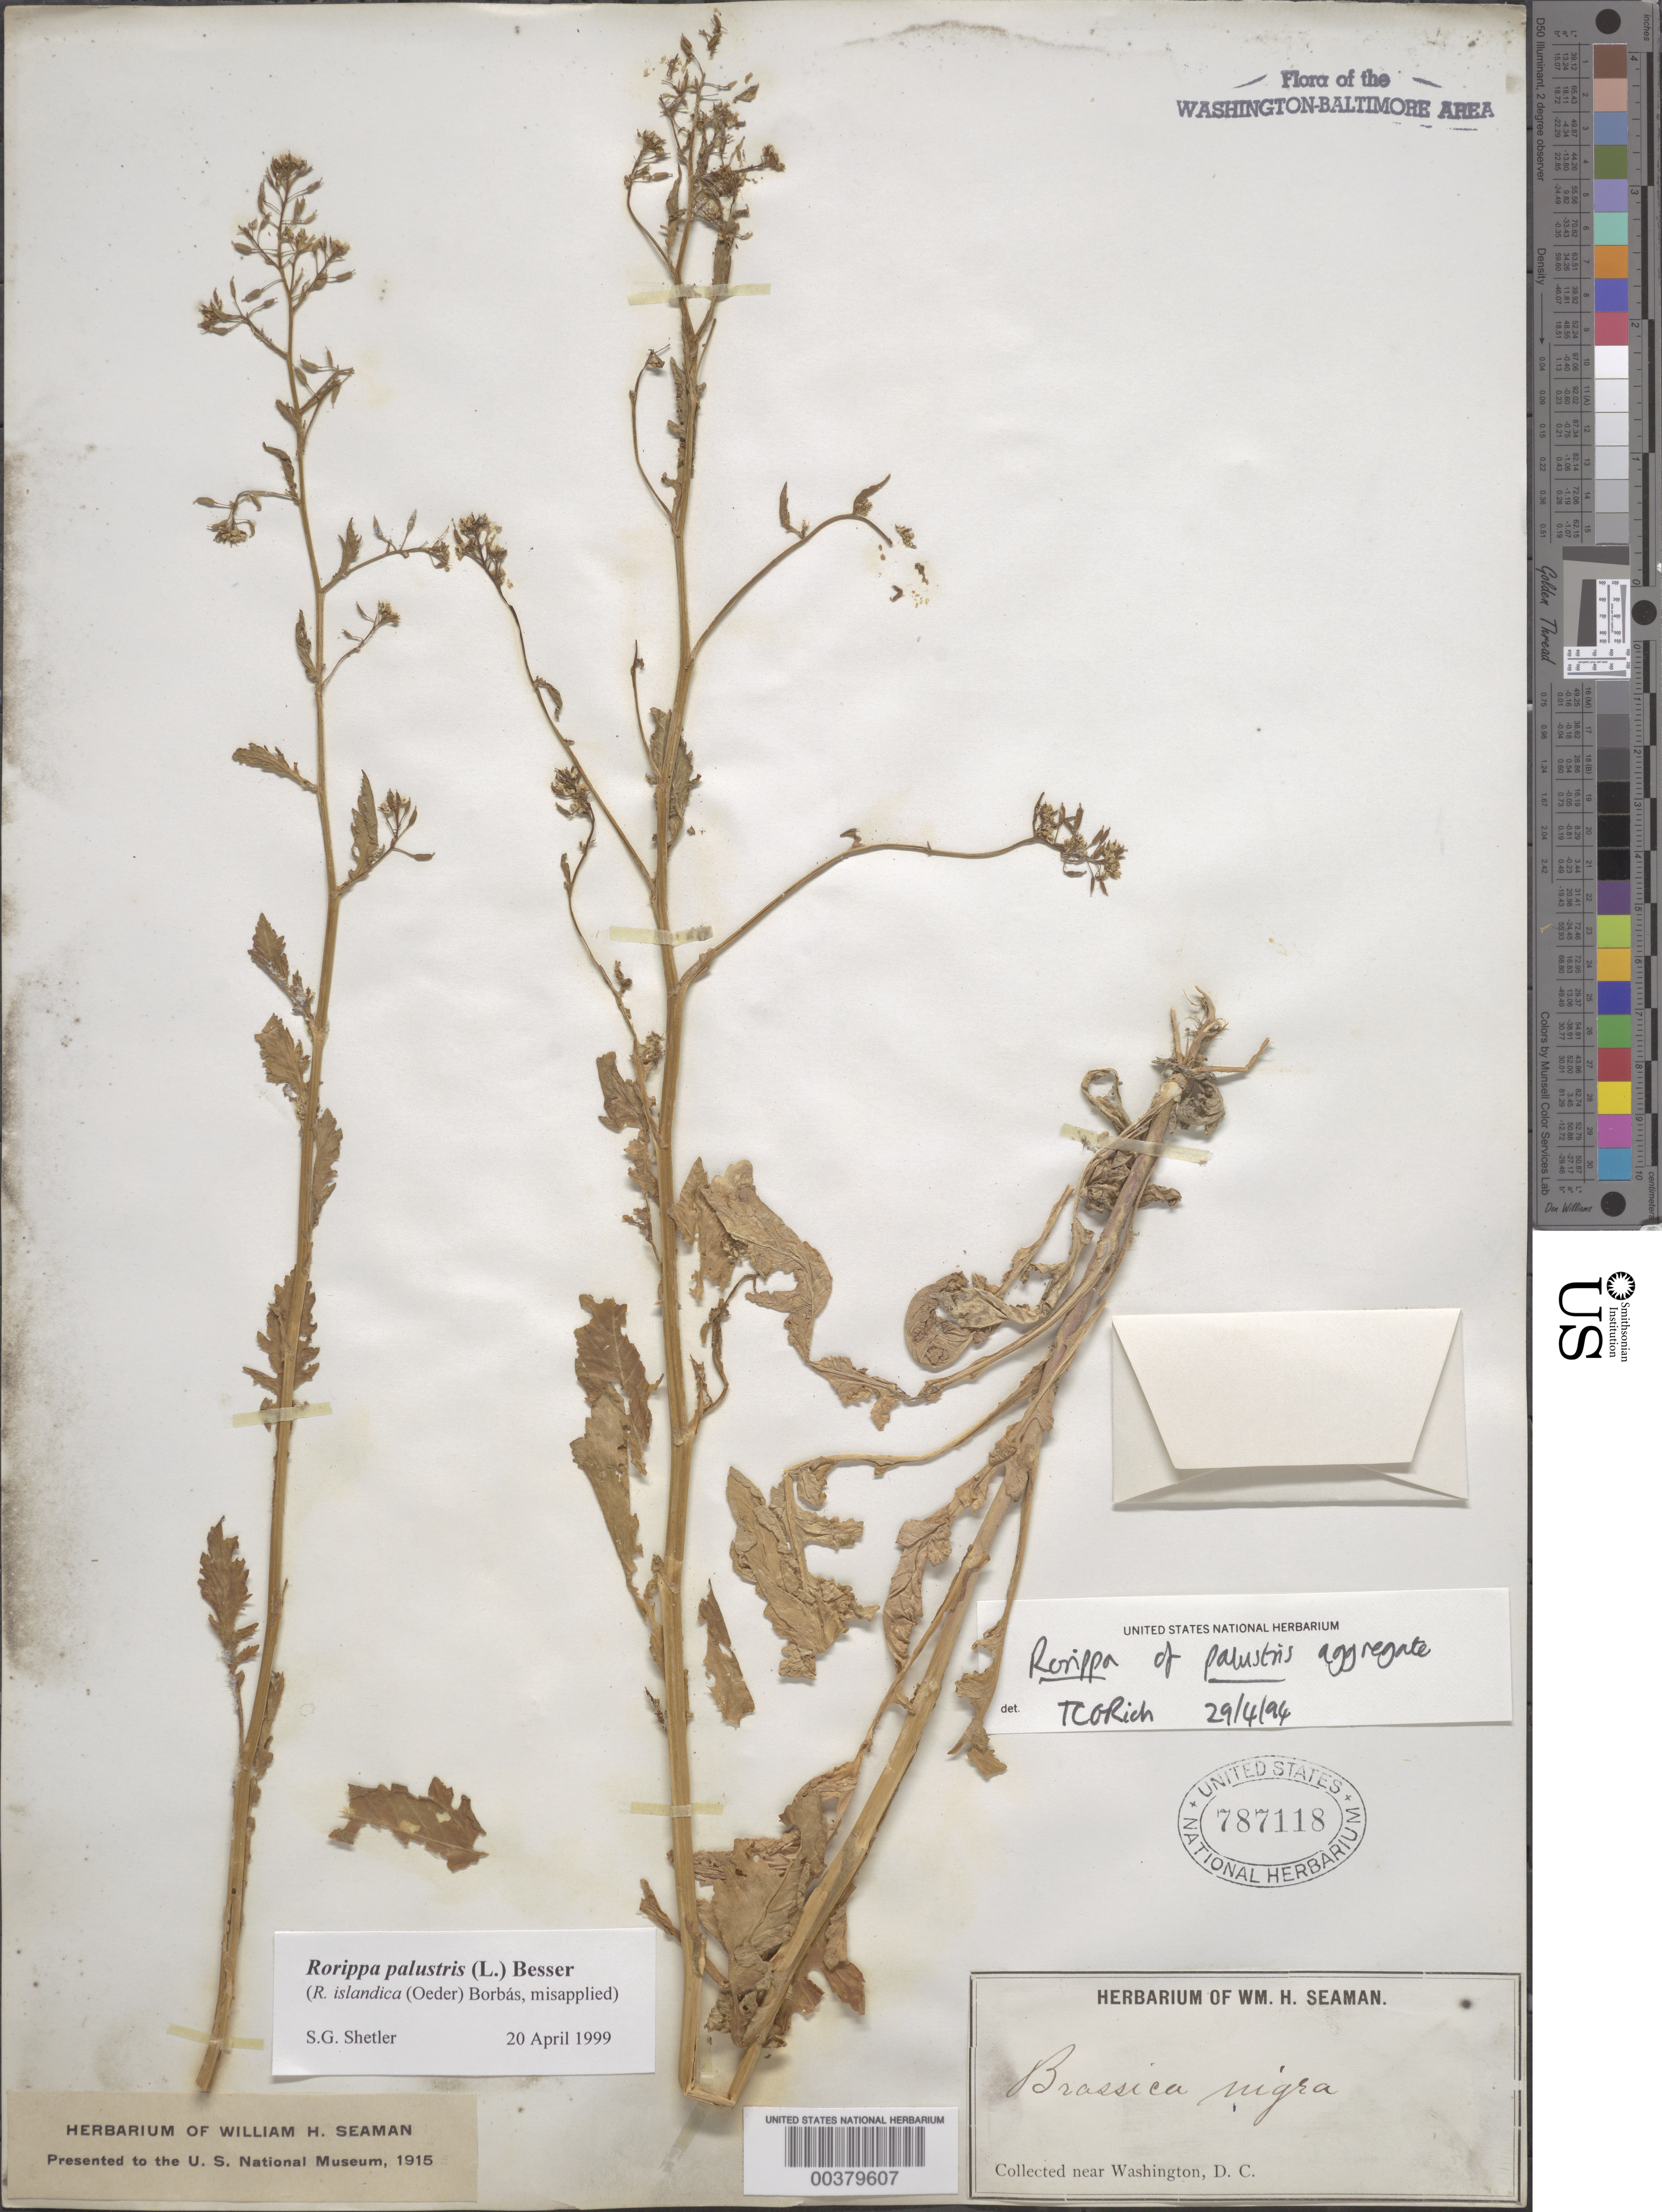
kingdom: Plantae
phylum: Tracheophyta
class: Magnoliopsida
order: Brassicales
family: Brassicaceae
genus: Rorippa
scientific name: Rorippa palustris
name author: (L.) Besser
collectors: W. Seaman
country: United States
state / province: District of Columbia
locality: Washington DC Area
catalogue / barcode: US 787118